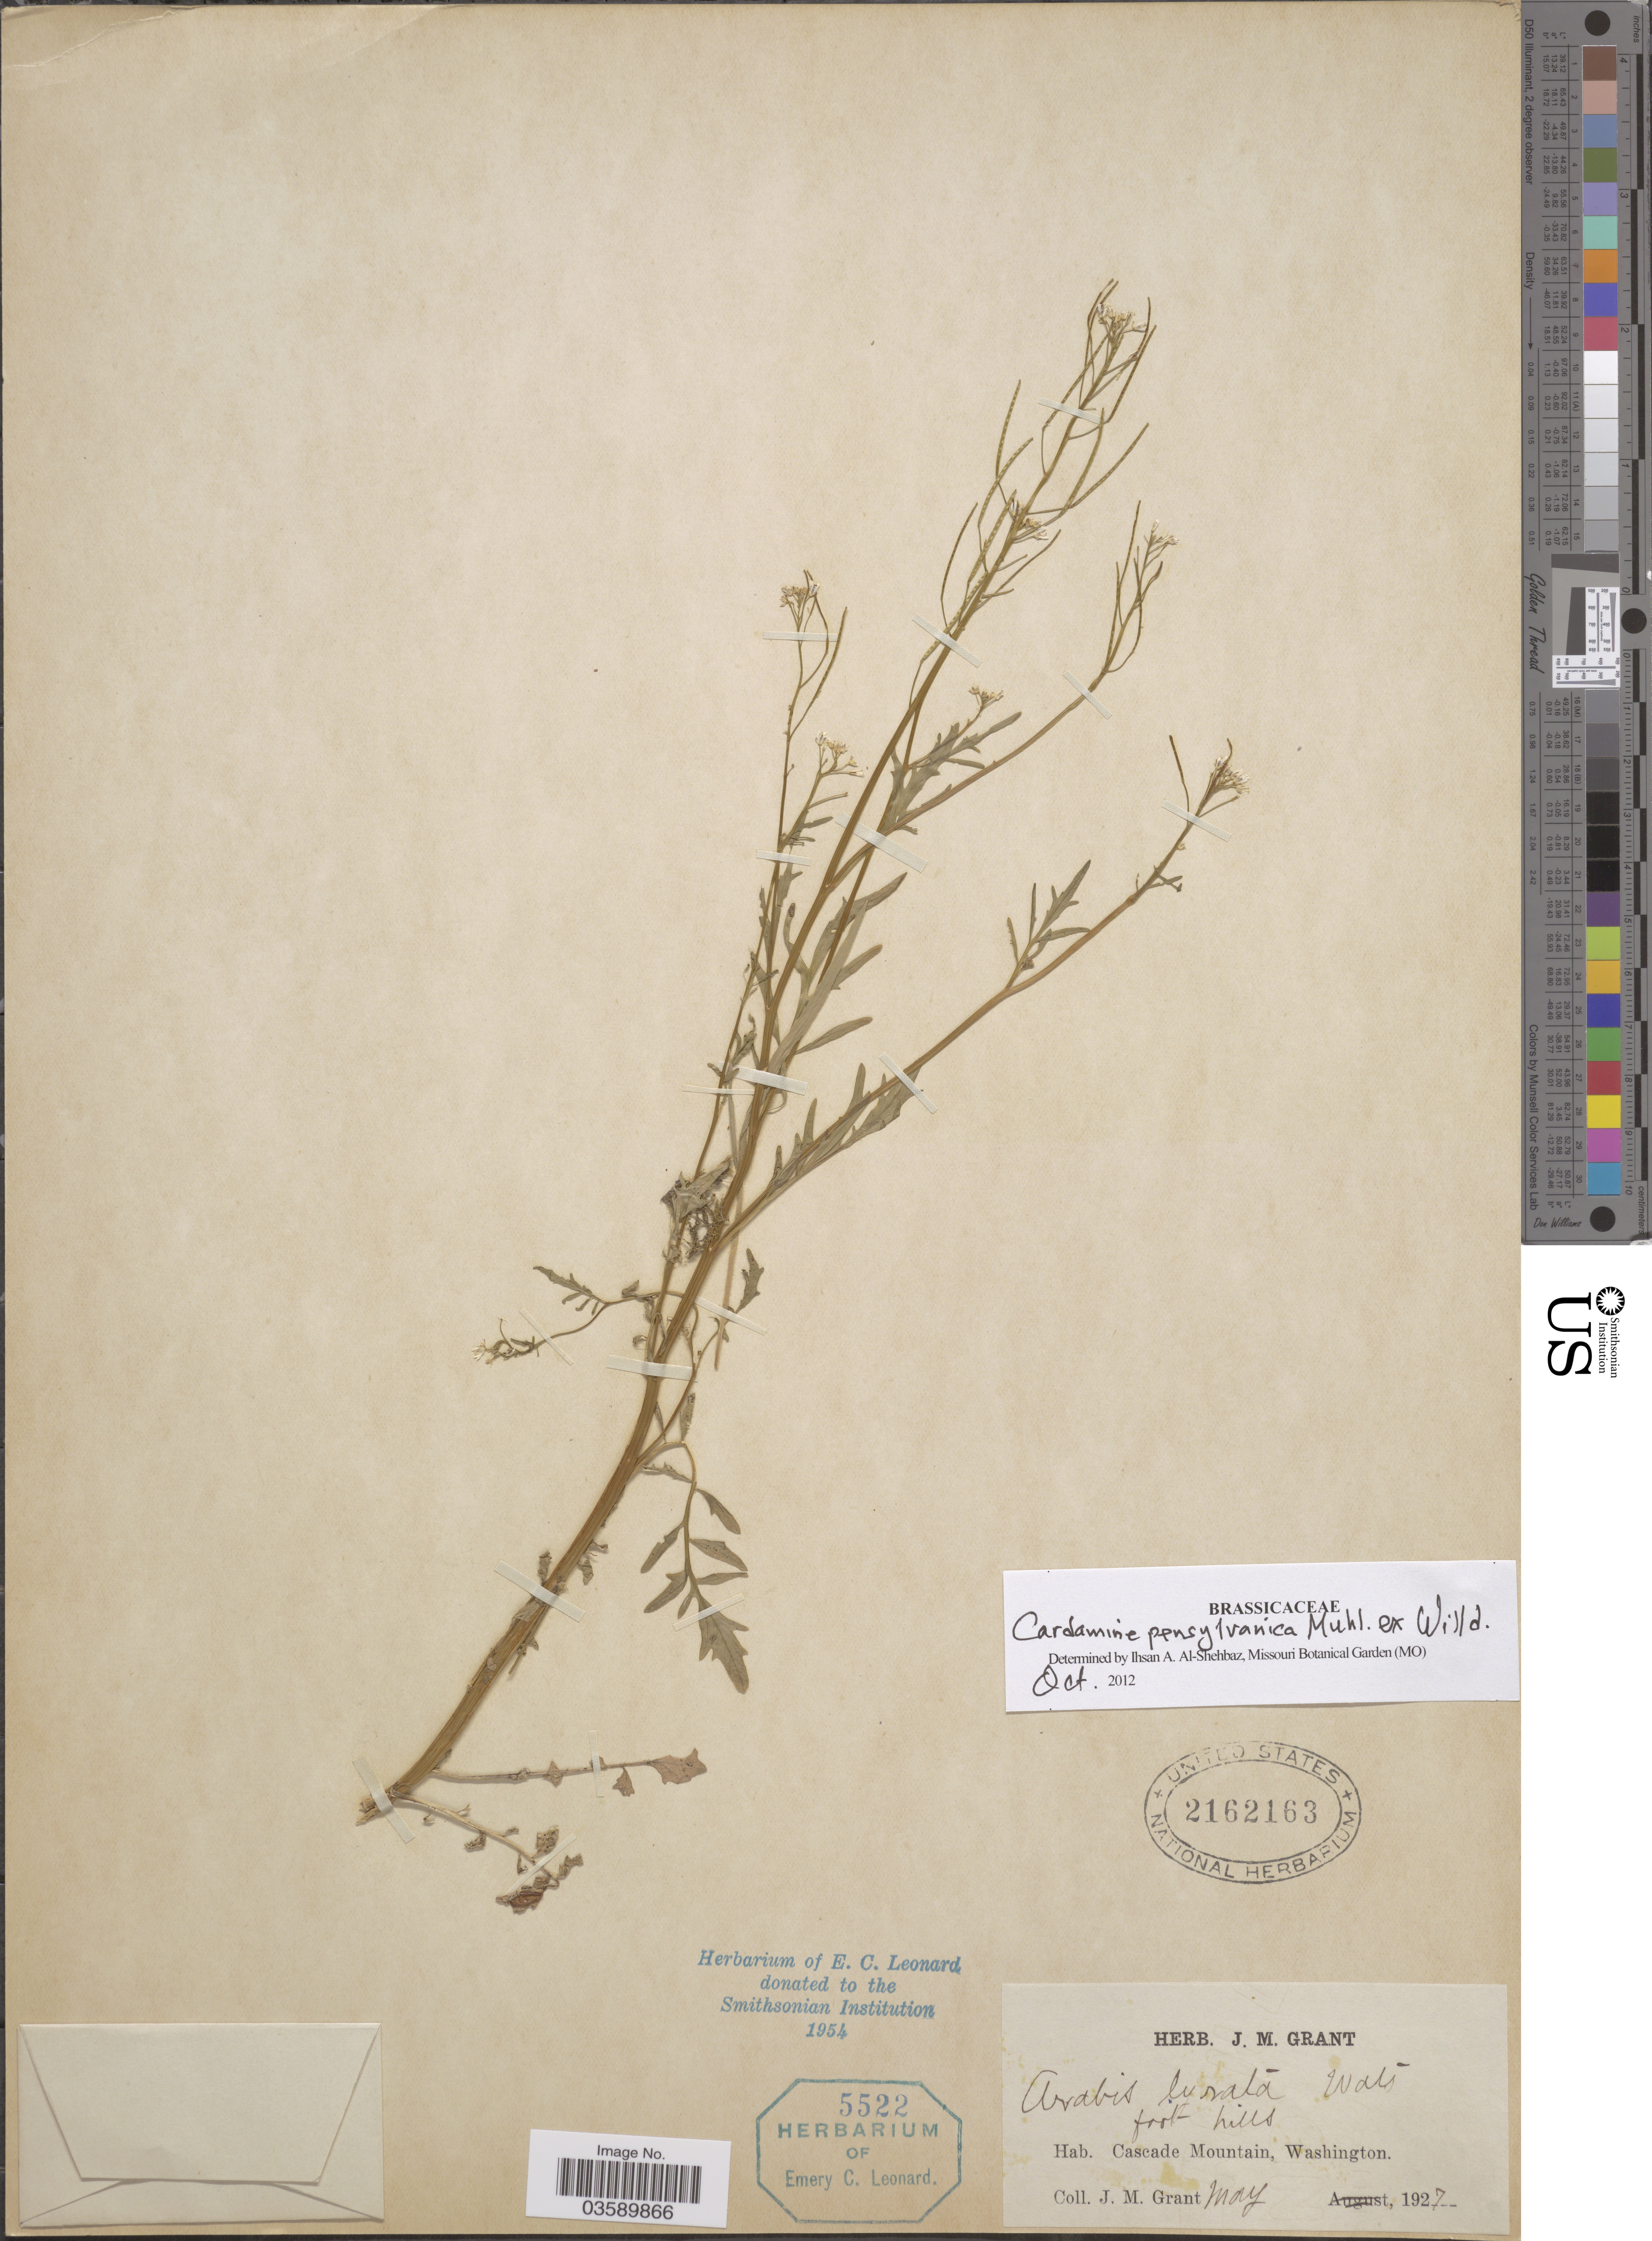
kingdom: Plantae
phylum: Tracheophyta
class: Magnoliopsida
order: Brassicales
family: Brassicaceae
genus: Cardamine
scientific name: Cardamine pensylvanica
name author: Muhl. ex Willd.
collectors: J. M. Grant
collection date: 1927-05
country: United States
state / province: Washington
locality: Cascade Mountain.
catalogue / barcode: US 2162163